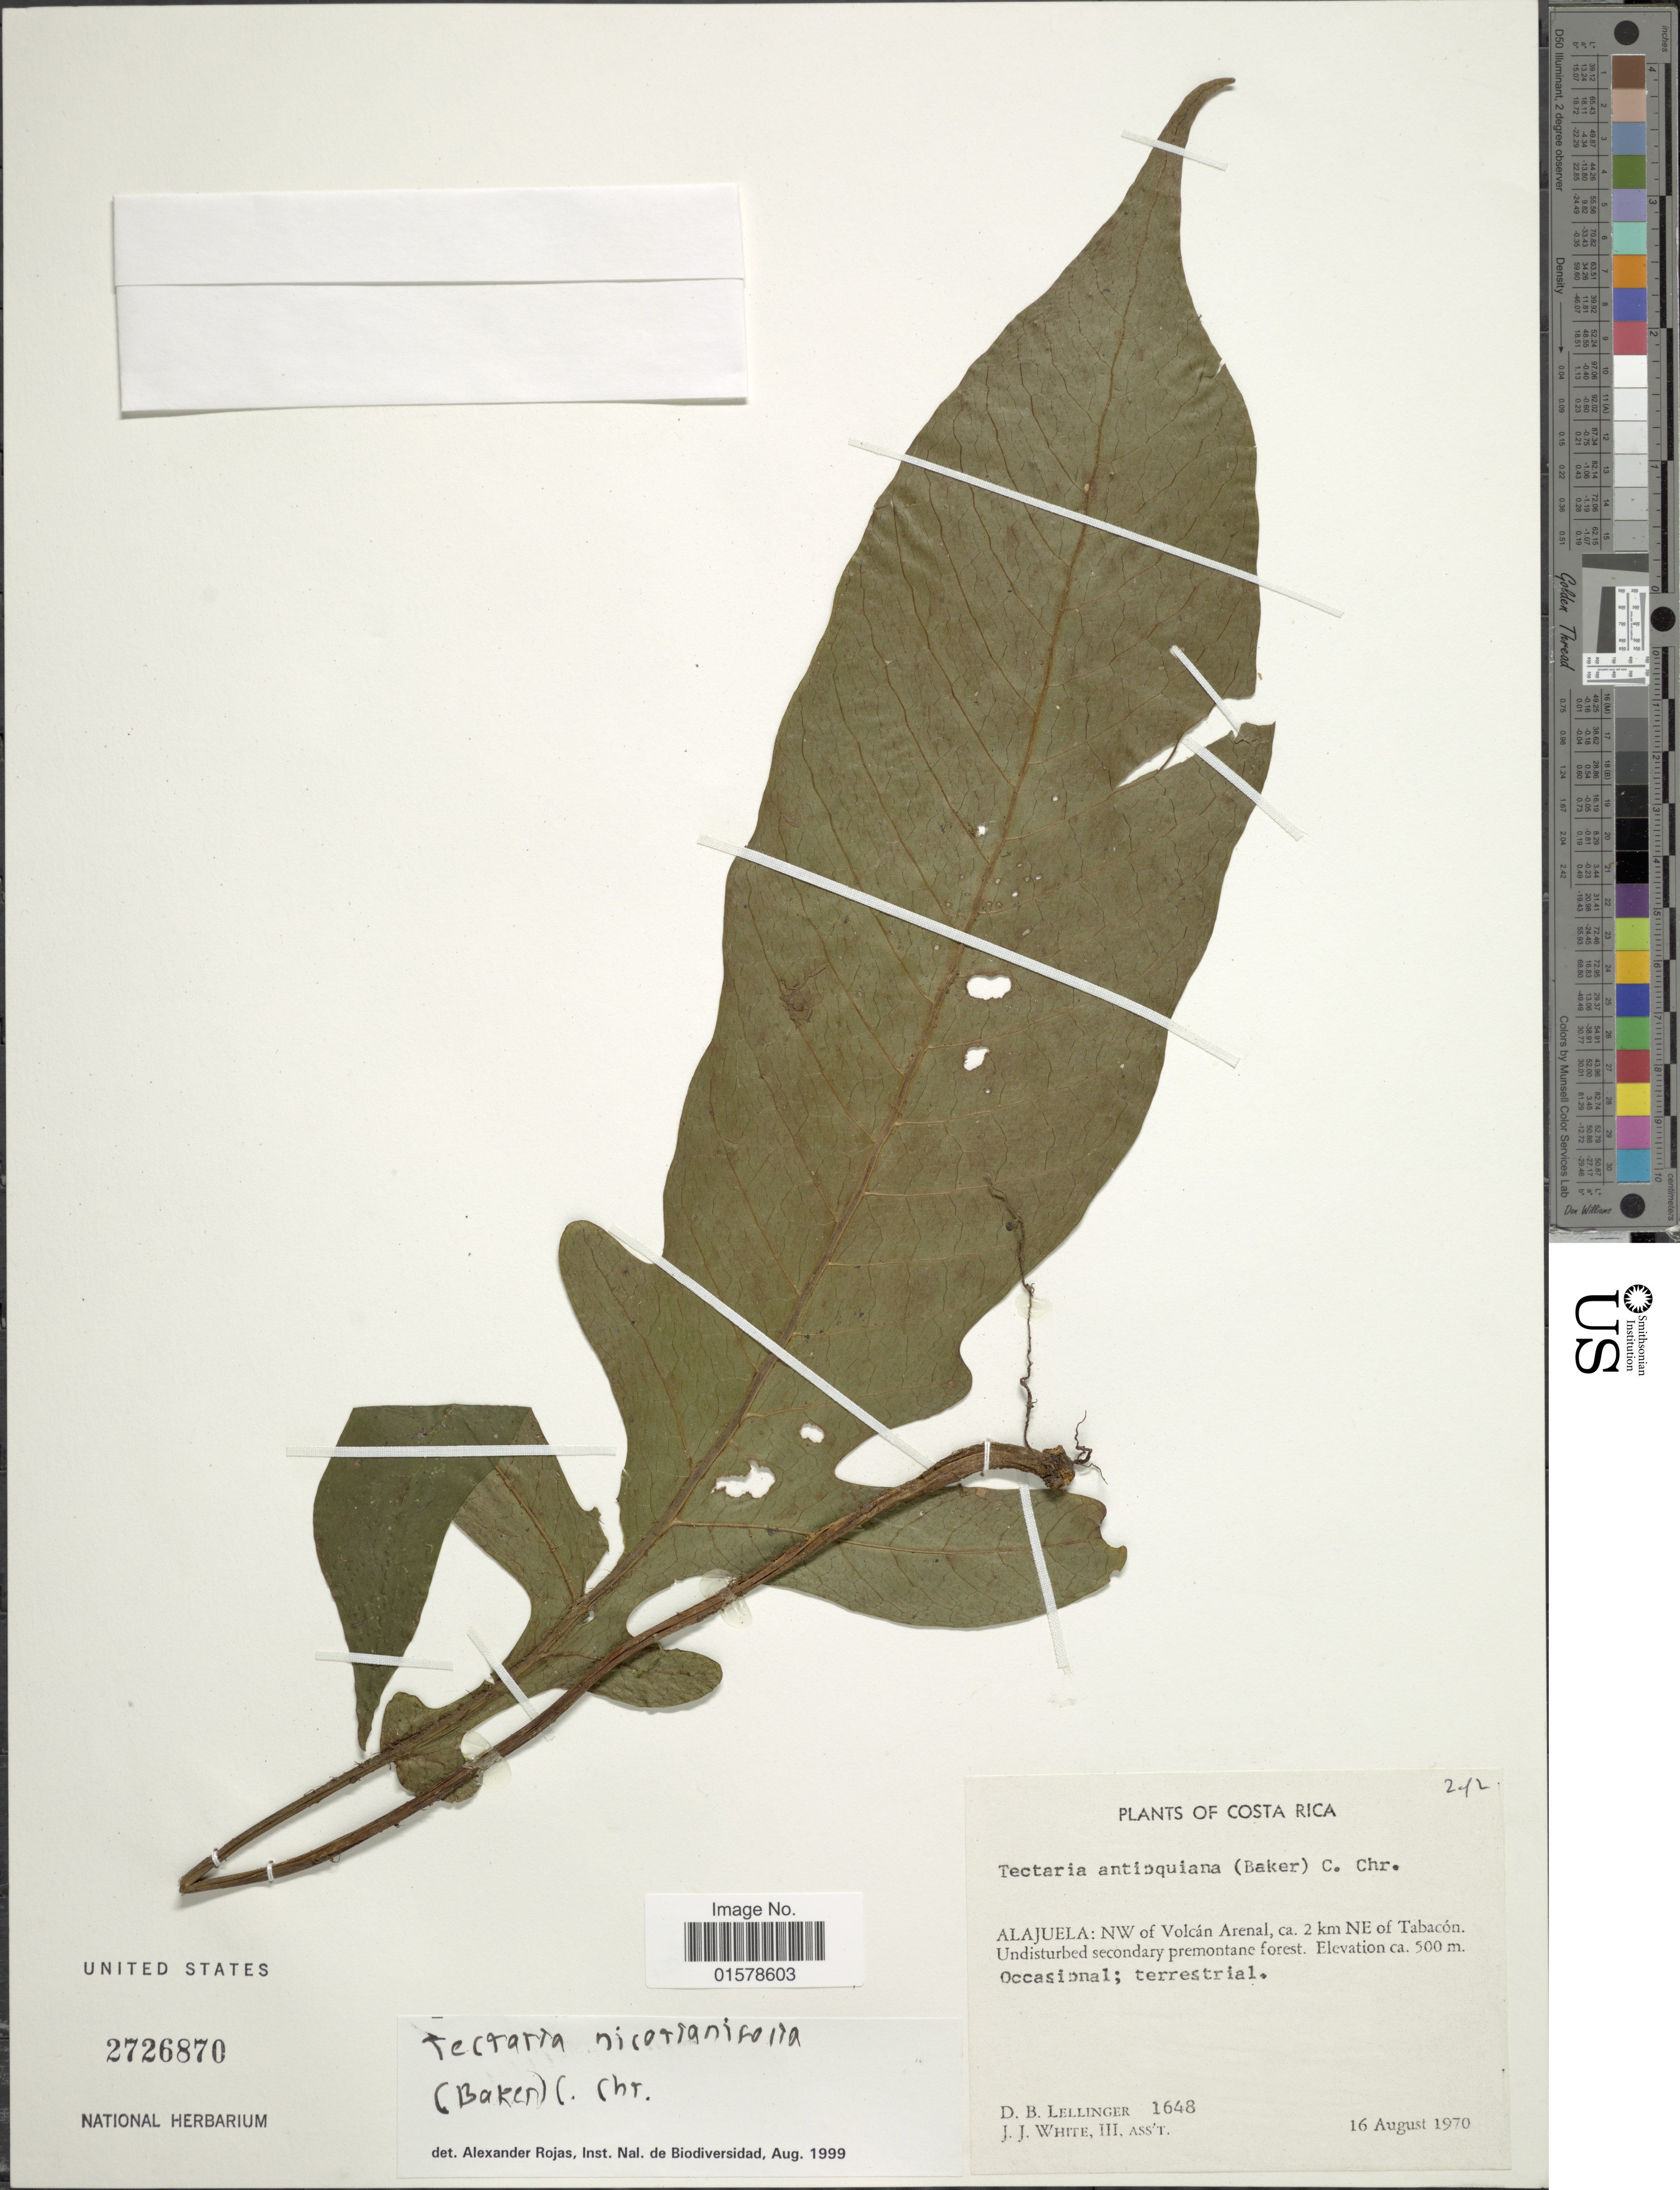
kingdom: Plantae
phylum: Tracheophyta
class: Polypodiopsida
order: Polypodiales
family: Tectariaceae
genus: Tectaria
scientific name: Tectaria nicotianifolia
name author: (Baker) C. Chr.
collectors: D. B. Lellinger & J. J. White III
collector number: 1648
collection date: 1970-08-16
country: Costa Rica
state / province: Alajuela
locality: NW of Volcan Arenal, ca. 2 km NE of Tabacon. Undisturbed secondary premontane forest.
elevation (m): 500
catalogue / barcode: US 2726870